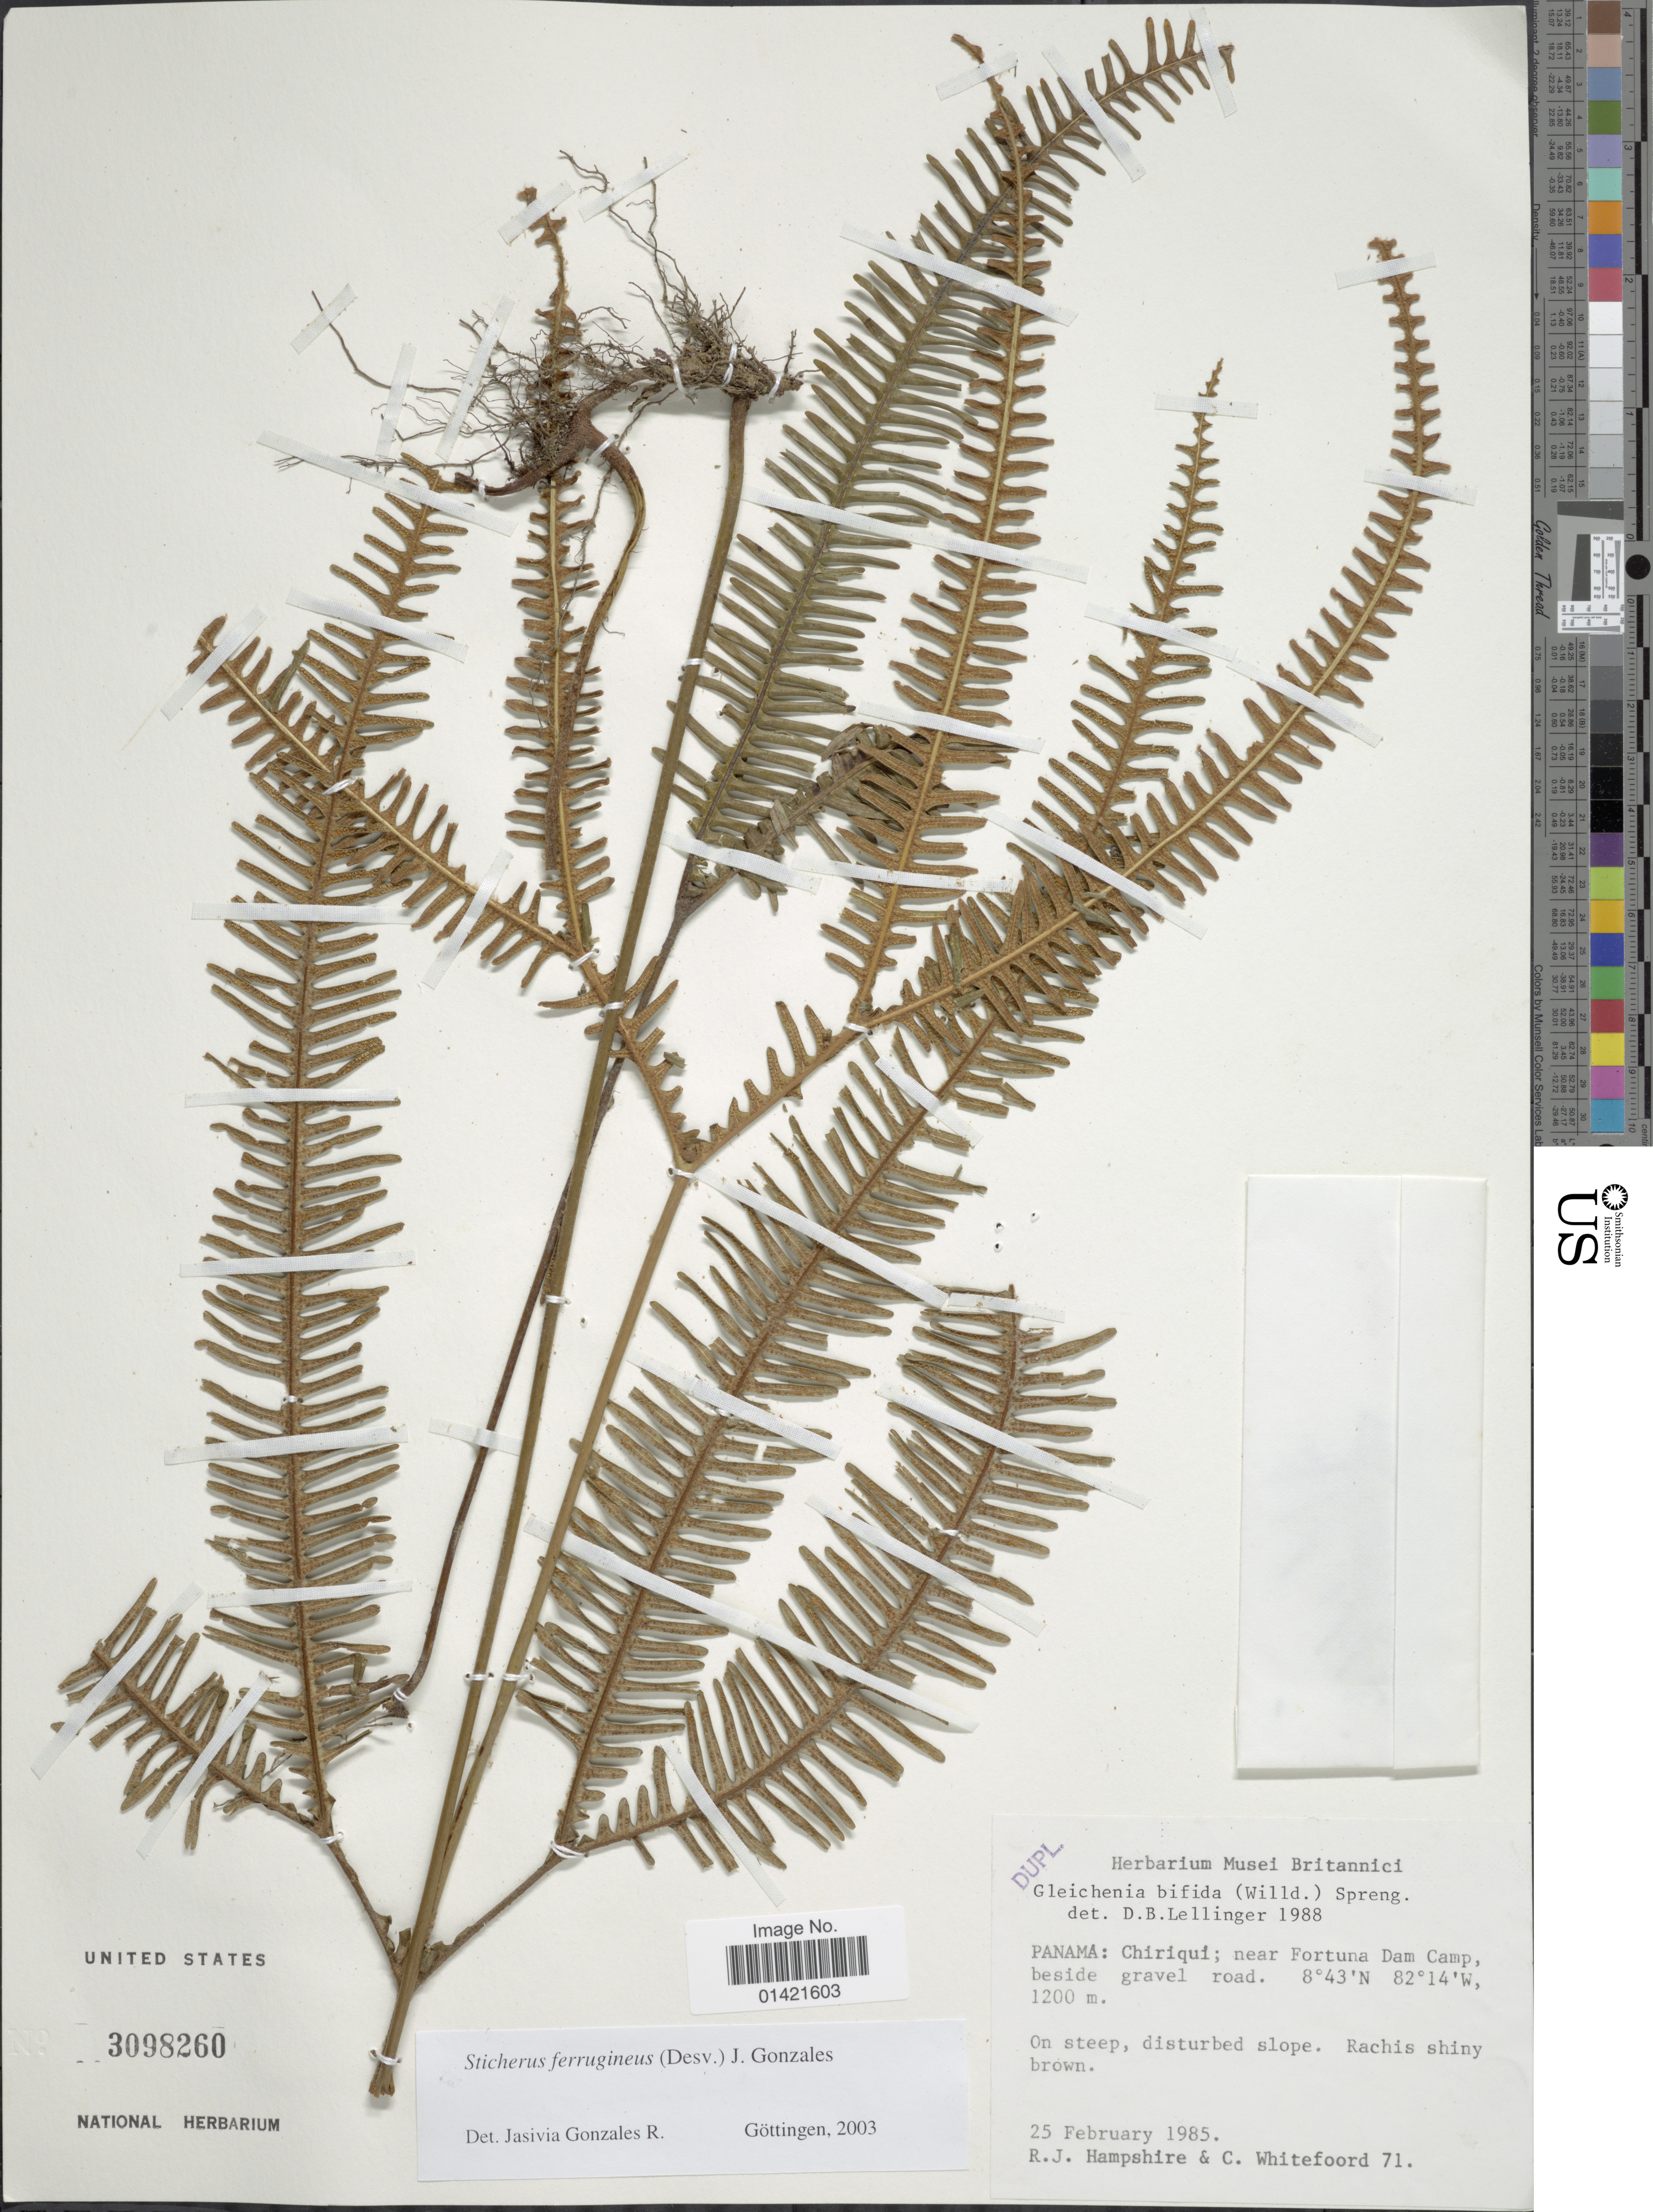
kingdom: Plantae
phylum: Tracheophyta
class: Polypodiopsida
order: Gleicheniales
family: Gleicheniaceae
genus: Sticherus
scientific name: Sticherus ferrugineus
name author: (Desv.) J. Gonzales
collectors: R. Hampshire & C. Whitefoord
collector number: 71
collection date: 1985-02-25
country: Panama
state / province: Chiriqui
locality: Near Fortuna Dam Camp, beside gravel road.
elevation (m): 1200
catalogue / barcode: US 3098260